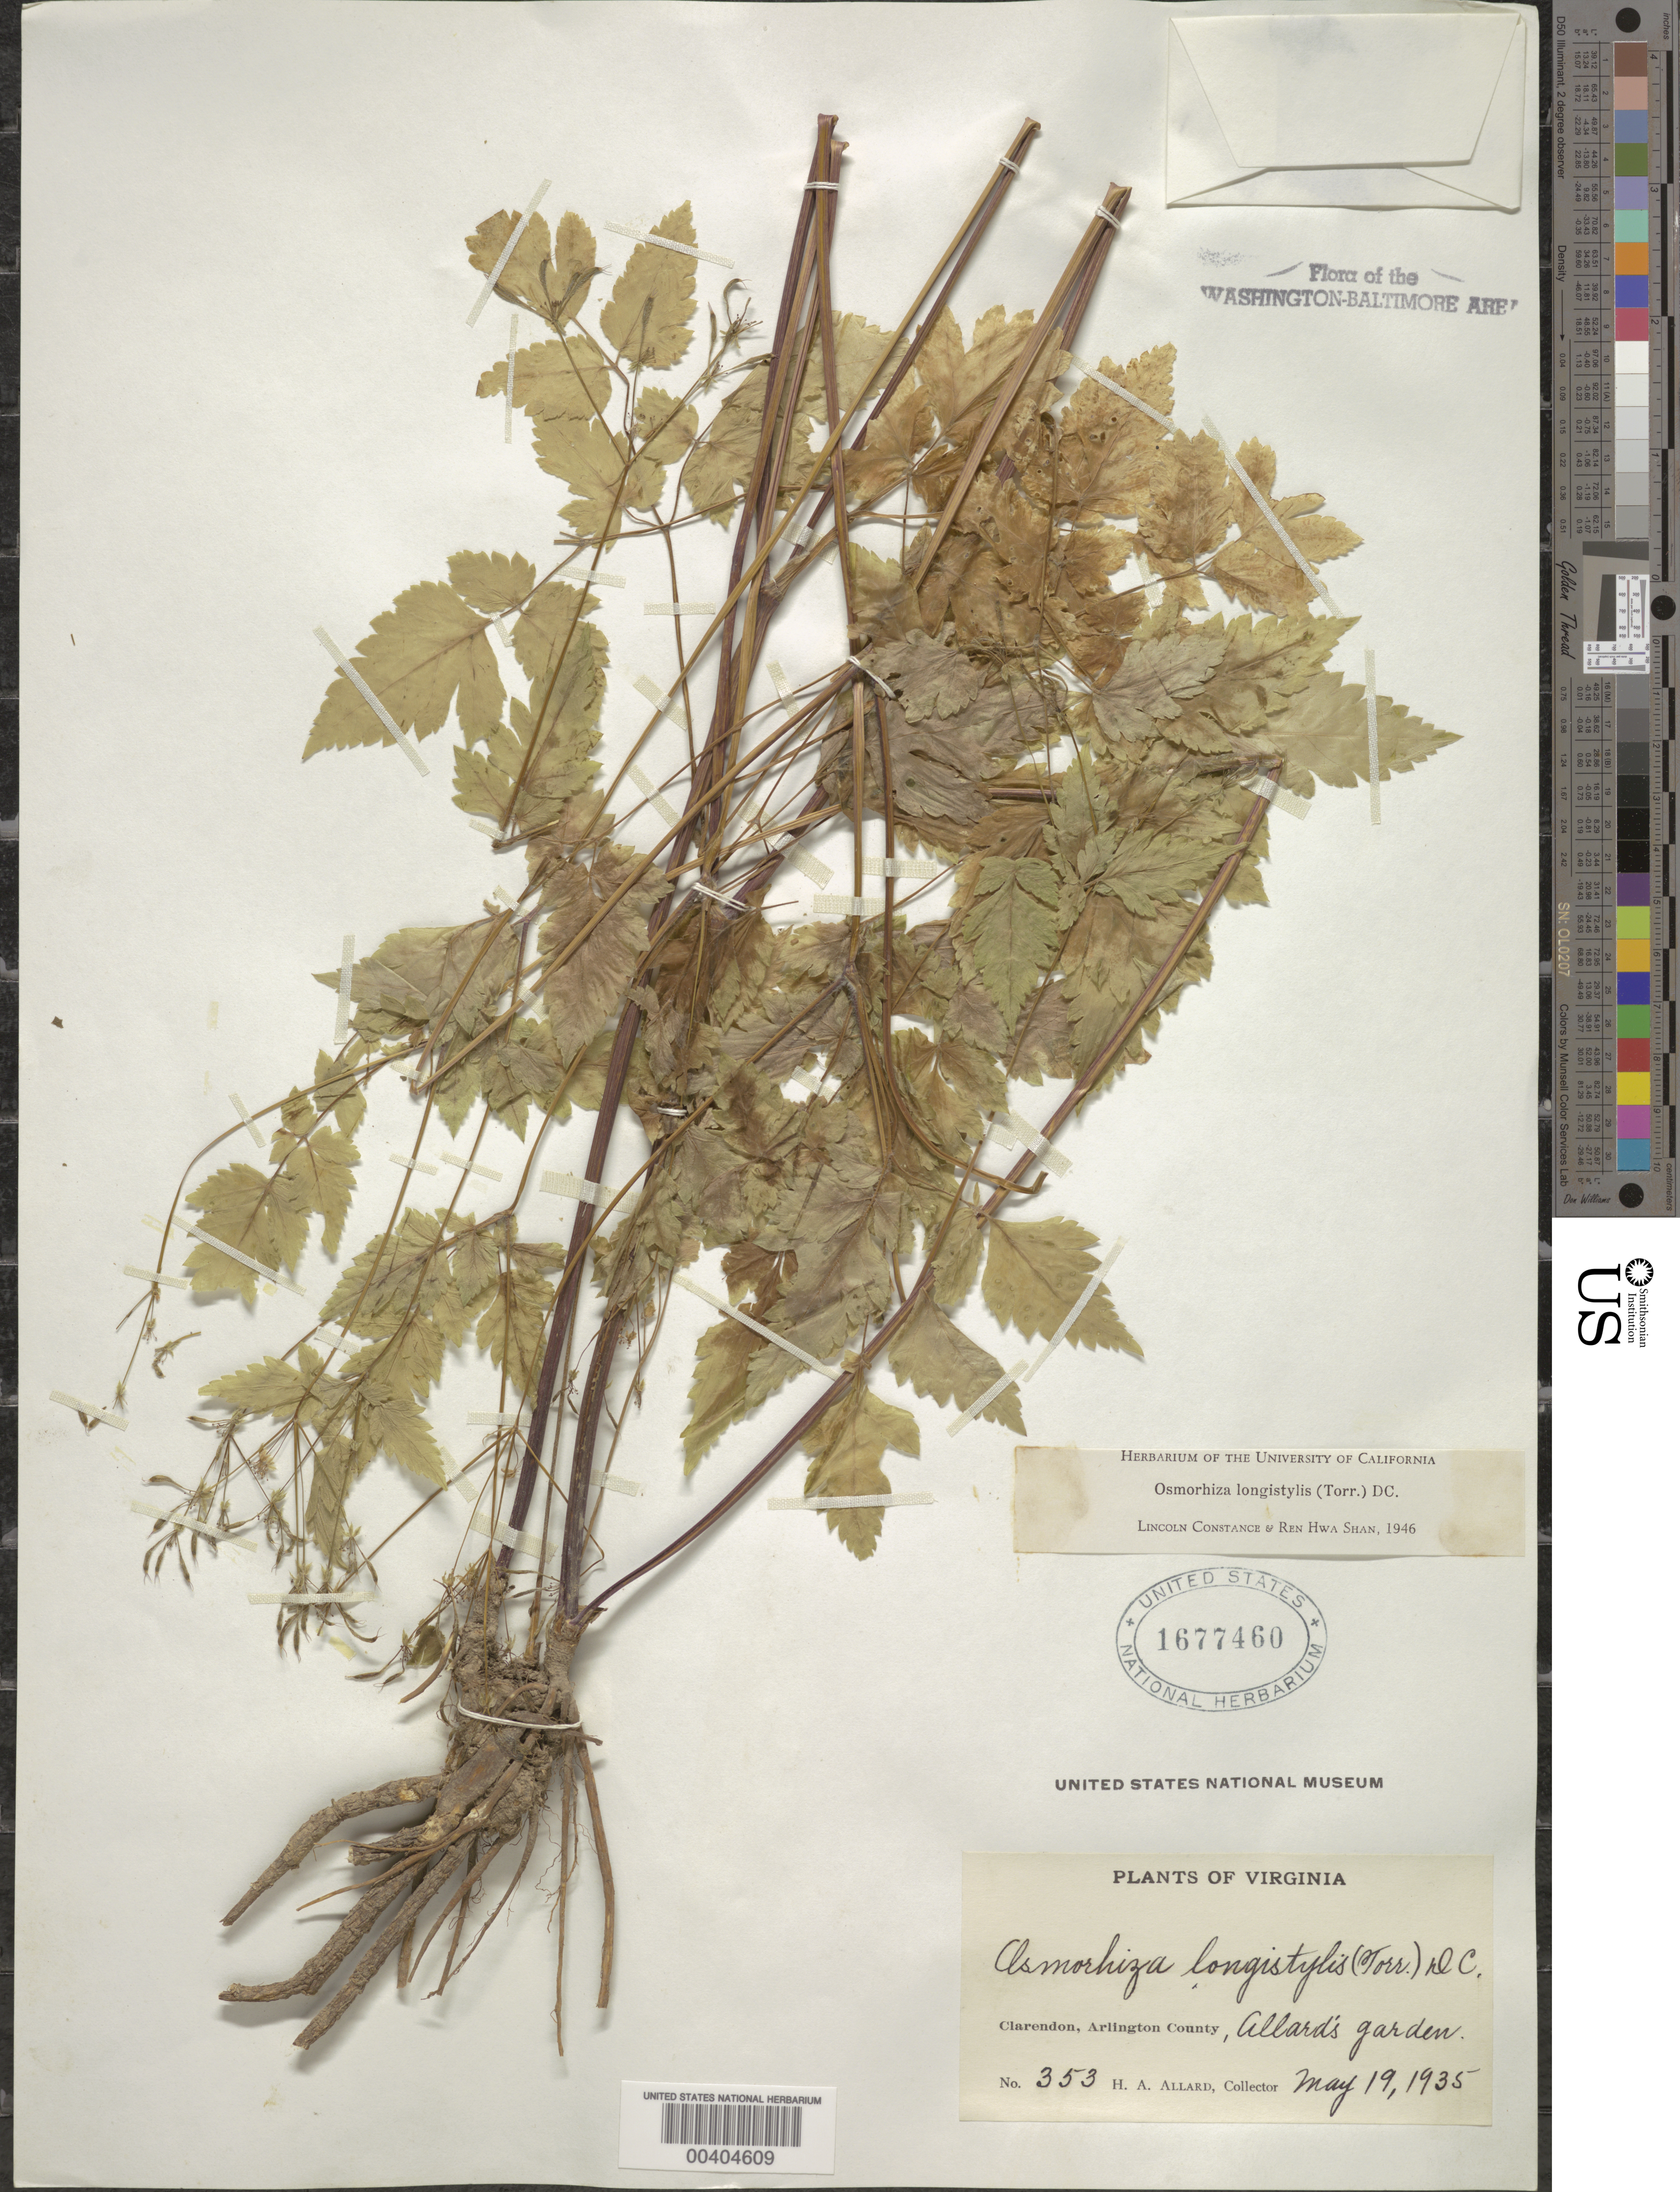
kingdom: Plantae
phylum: Tracheophyta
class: Magnoliopsida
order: Apiales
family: Apiaceae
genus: Osmorhiza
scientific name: Osmorhiza longistylis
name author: (Torr.) DC.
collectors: H. A. Allard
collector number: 353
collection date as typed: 19 May 1935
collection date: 1935-05-19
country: United States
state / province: Virginia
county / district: Arlington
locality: Allards garden, Clarendon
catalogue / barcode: US 1677460